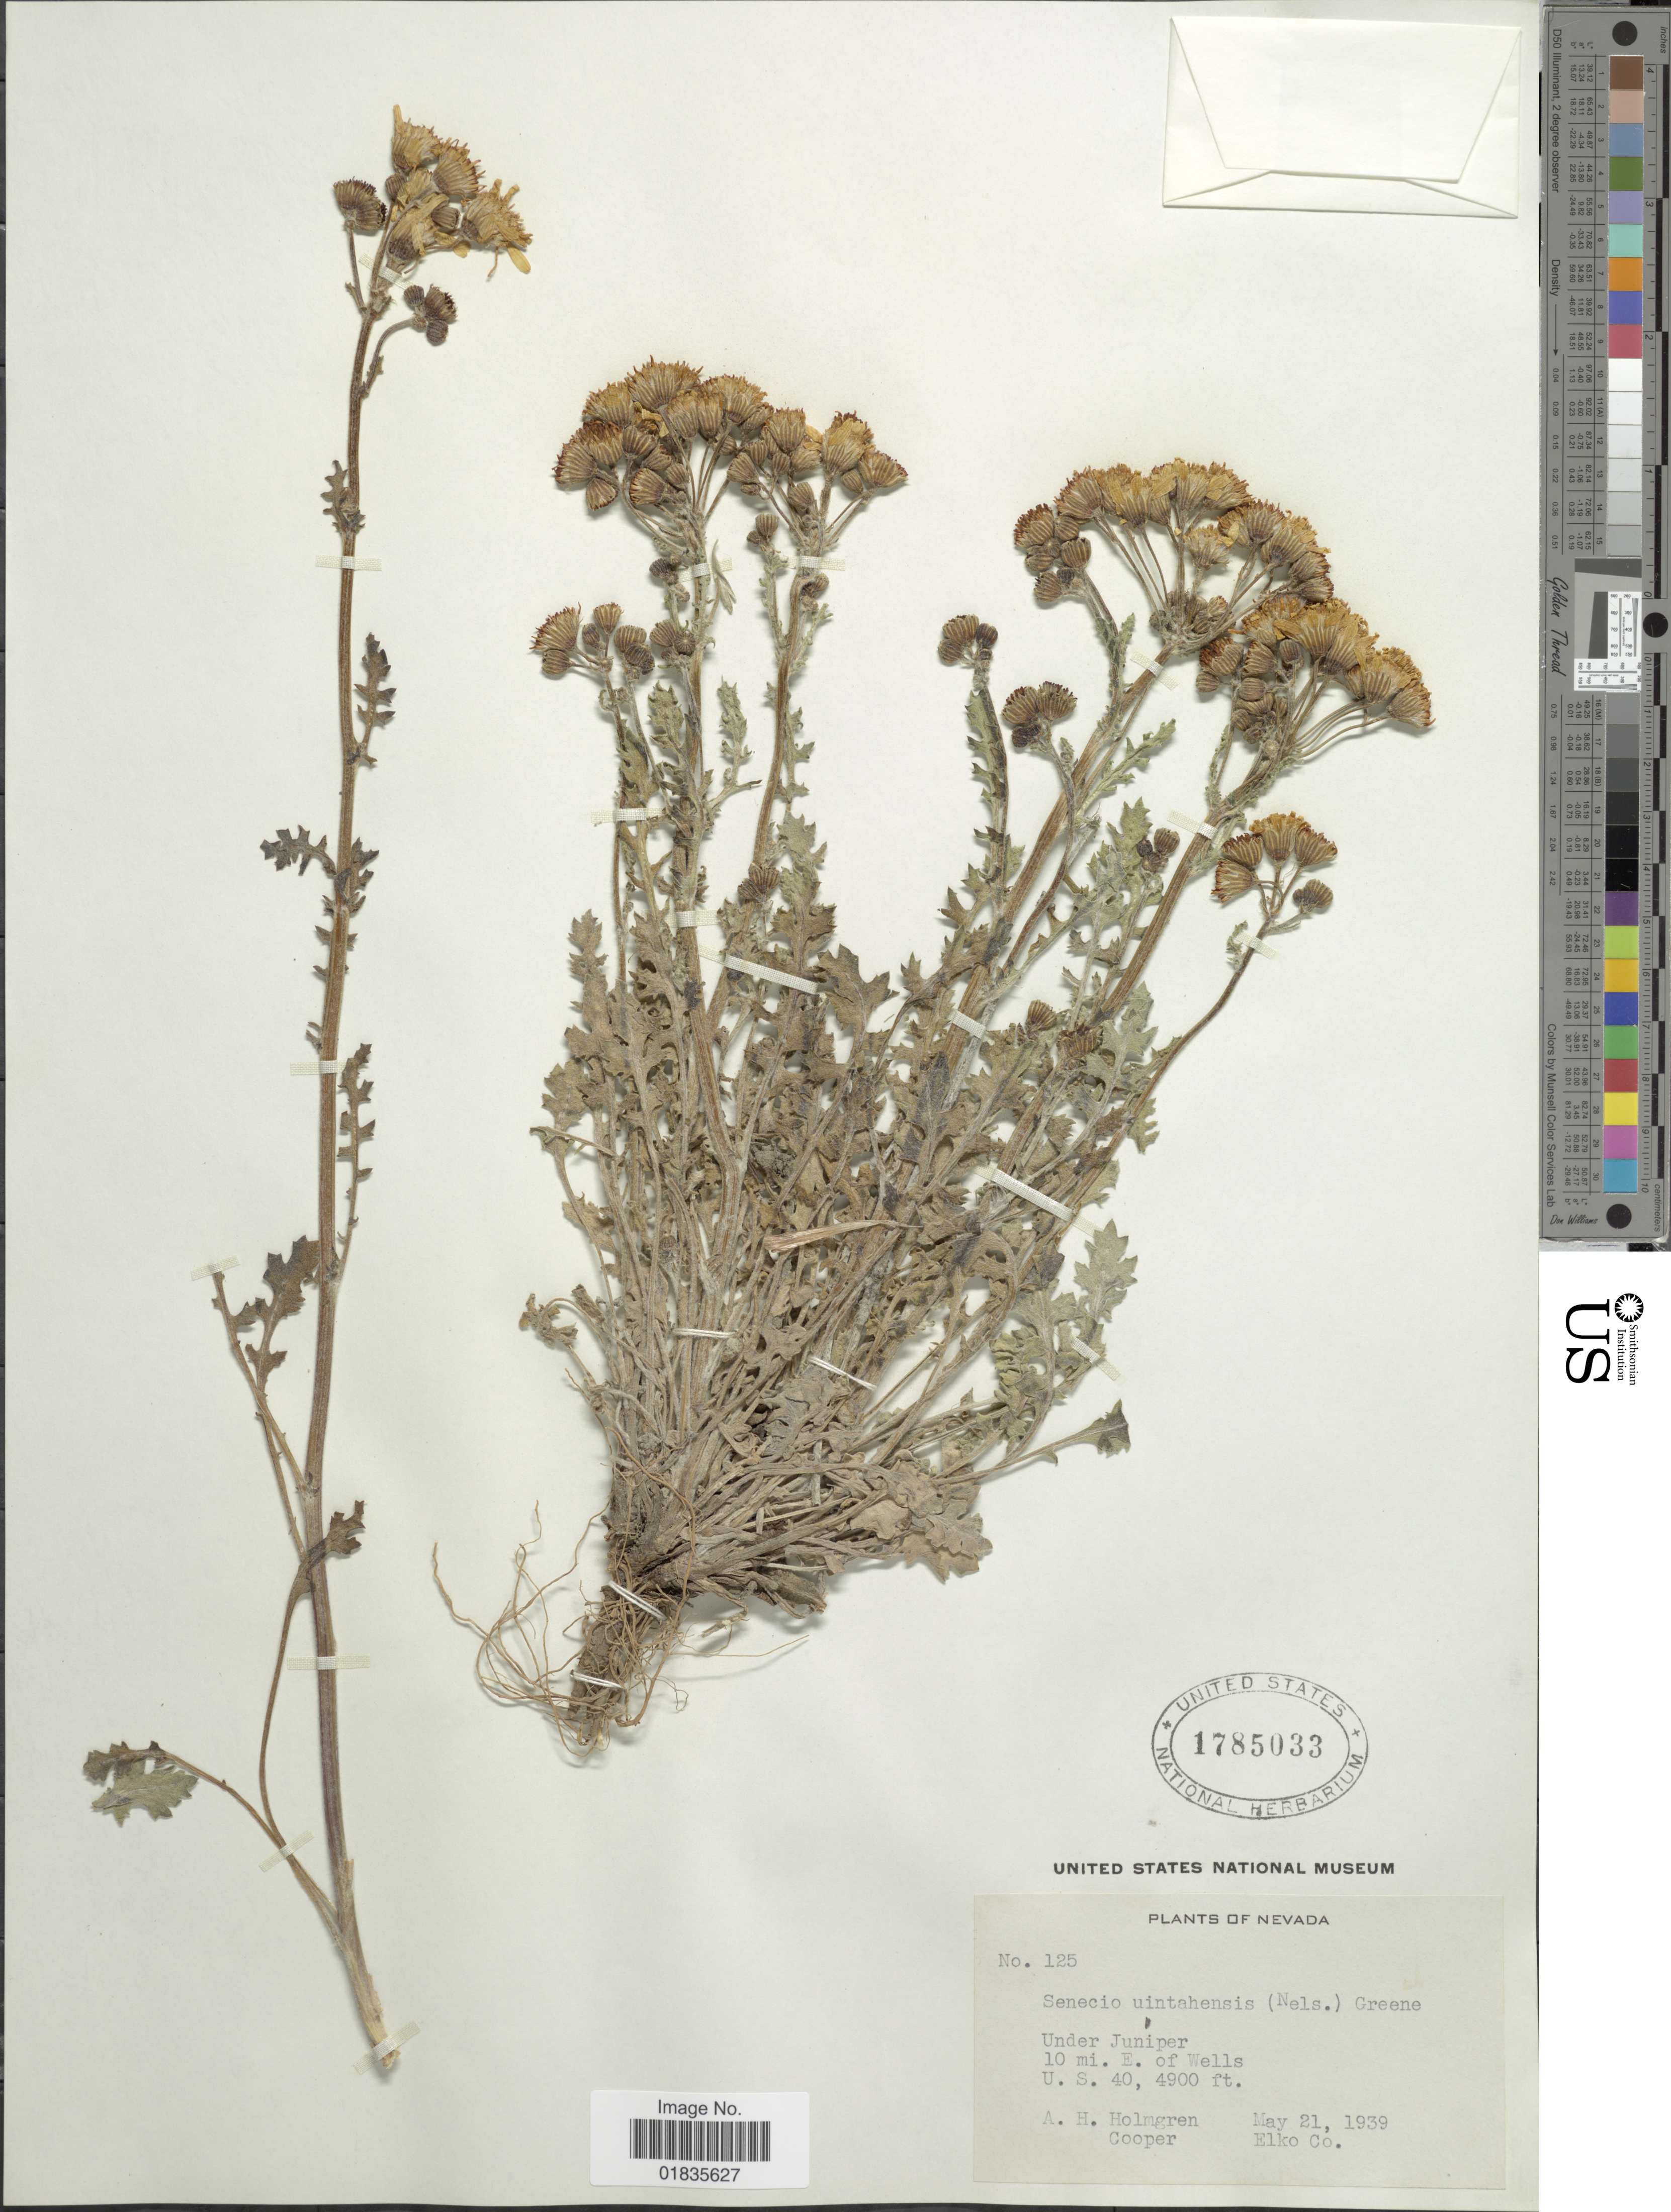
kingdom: Plantae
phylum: Tracheophyta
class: Magnoliopsida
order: Asterales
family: Asteraceae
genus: Packera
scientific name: Packera multilobata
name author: (Torr. & A. Gray) W.A. Weber & Á. Löve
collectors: A. H. Holmgren & -- Cooper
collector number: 125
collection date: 1939-05-21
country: United States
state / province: Nevada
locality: Under Juniper, 10 mi. E. of Wells, U.S. 40, Elko Co.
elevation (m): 1494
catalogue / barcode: US 1785033